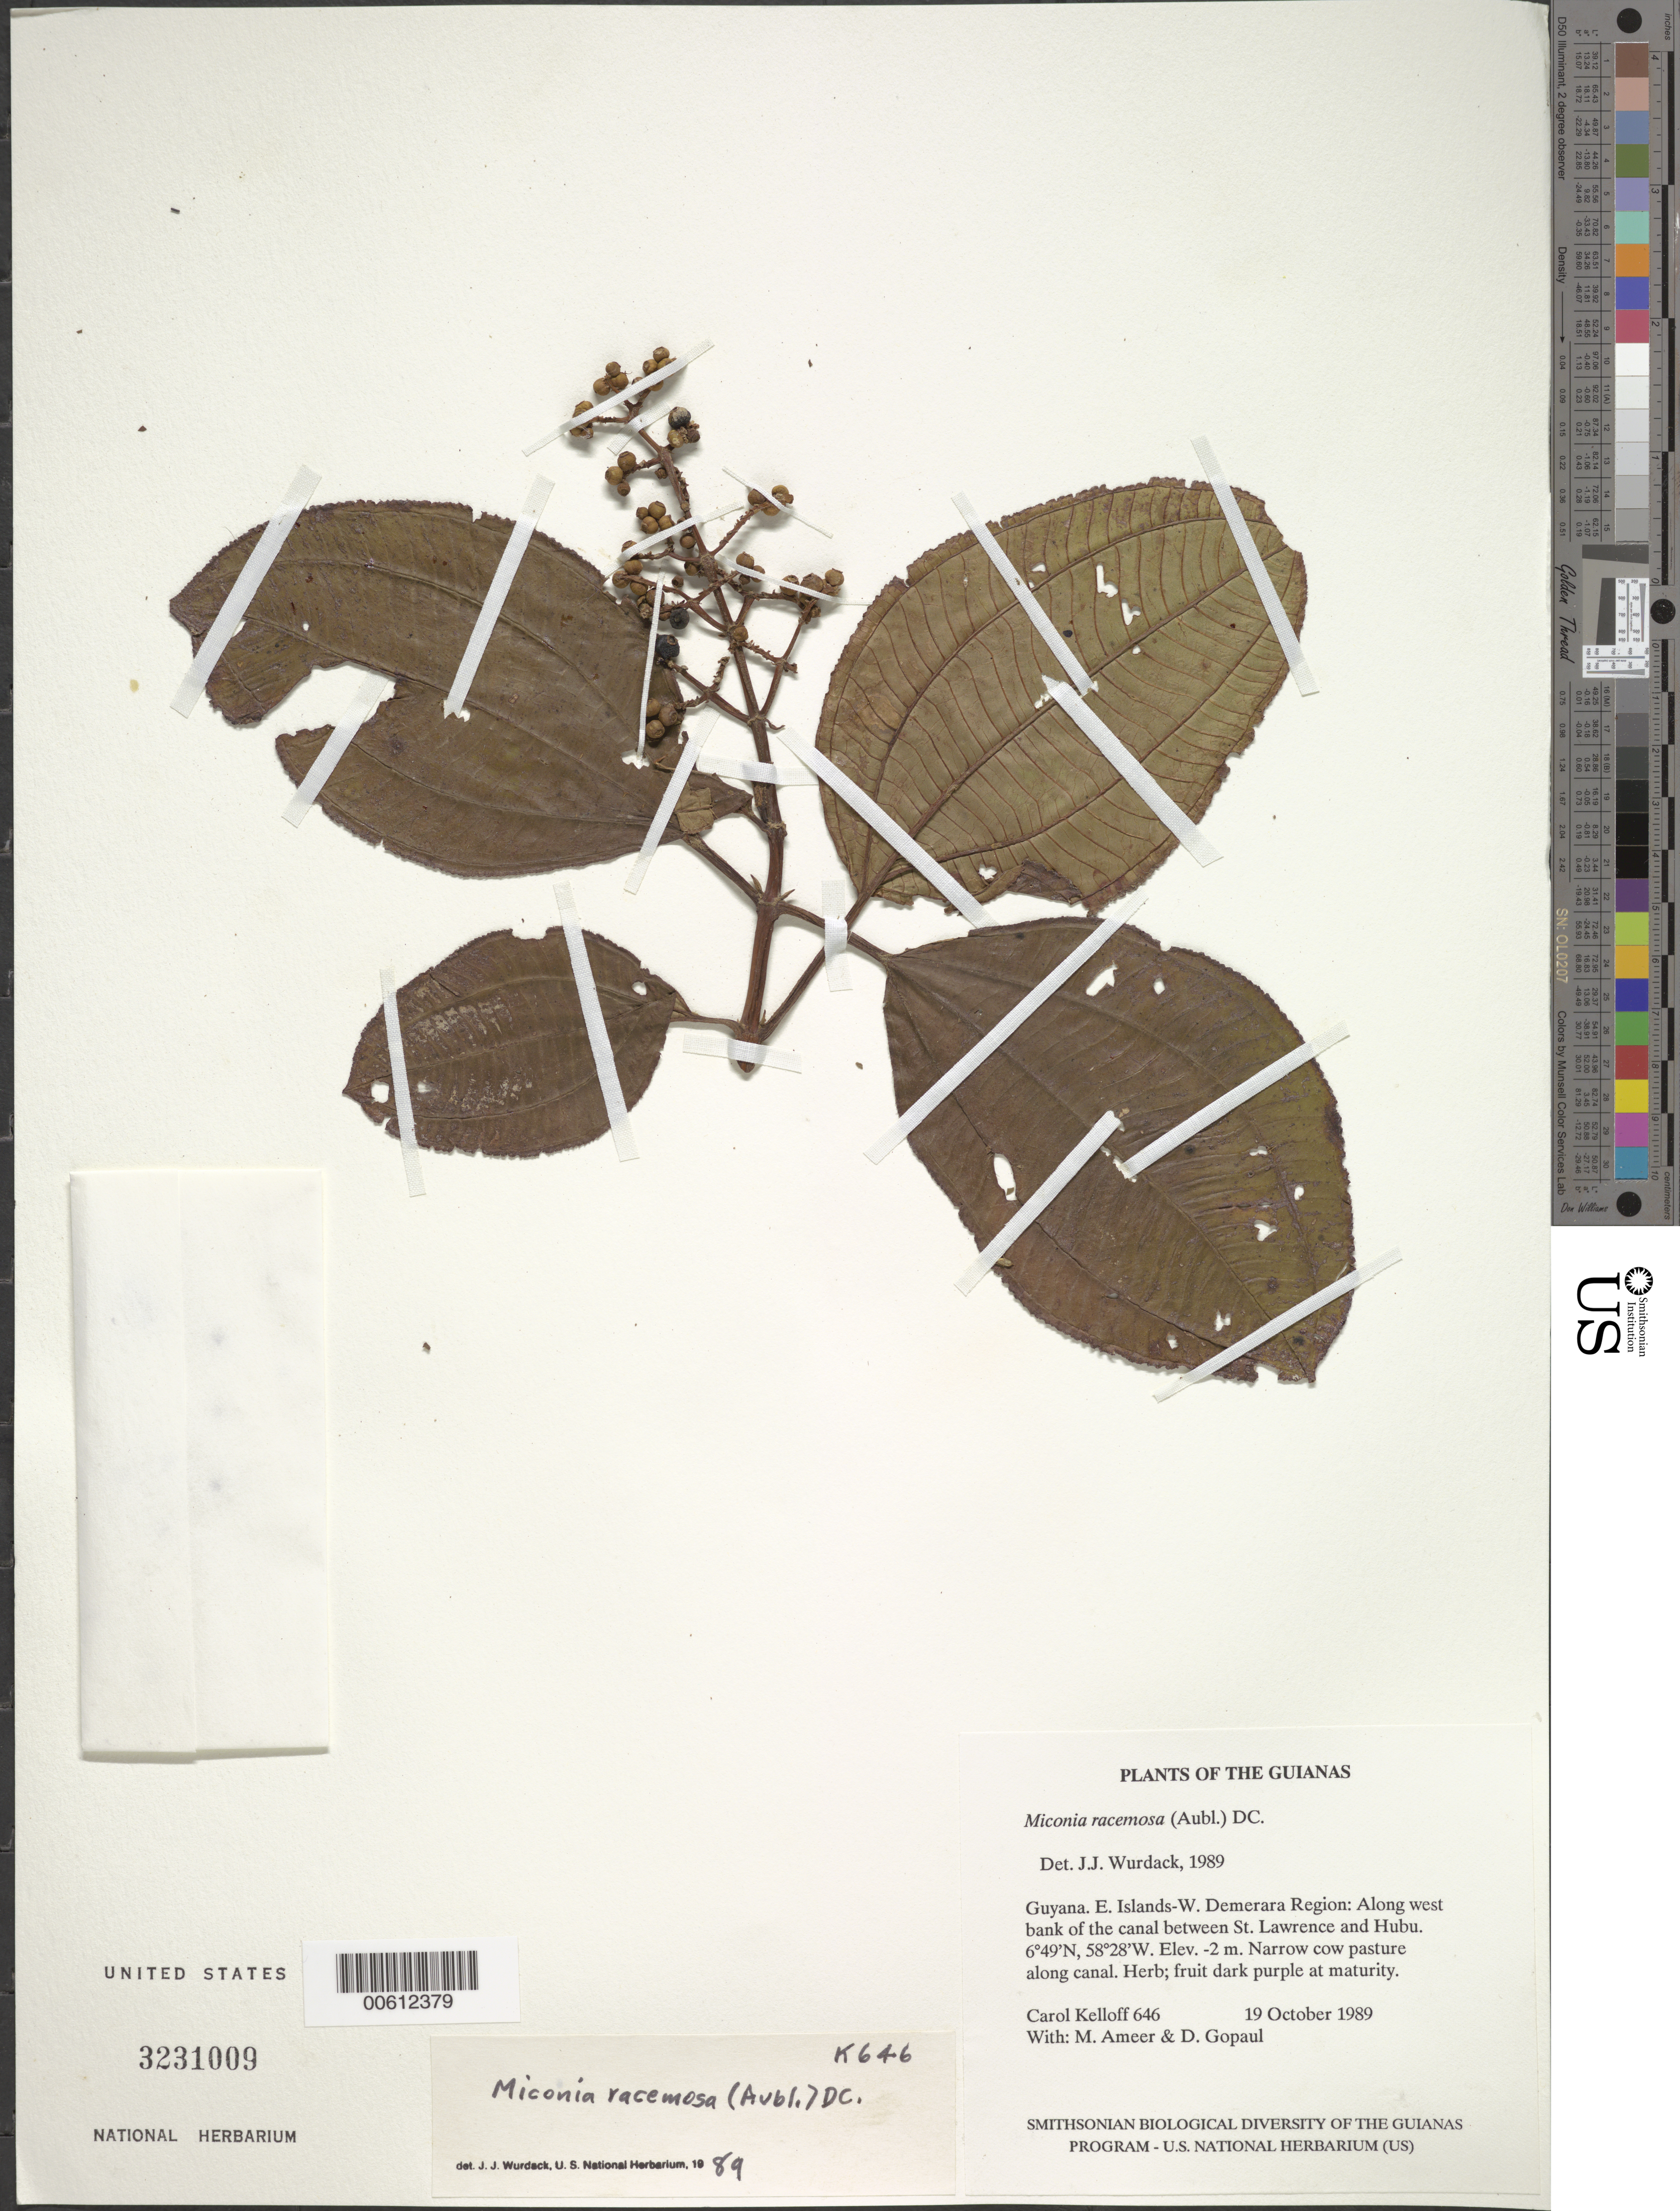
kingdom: Plantae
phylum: Tracheophyta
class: Magnoliopsida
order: Myrtales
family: Melastomataceae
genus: Miconia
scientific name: Miconia racemosa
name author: (Aubl.) DC.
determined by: Wurdack, John J., (US), US (UNITED STATES)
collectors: C. L. Kelloff, M. Ameer & D. Gopaul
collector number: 646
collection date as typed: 19 October 1989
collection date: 1989-10-19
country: Guyana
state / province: Essequibo Isl-W. Demerara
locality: Along west bank of the canal between St. Lawrence and Hubu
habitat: Narrow cow pasture along canal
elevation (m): -2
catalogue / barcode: US 3231009